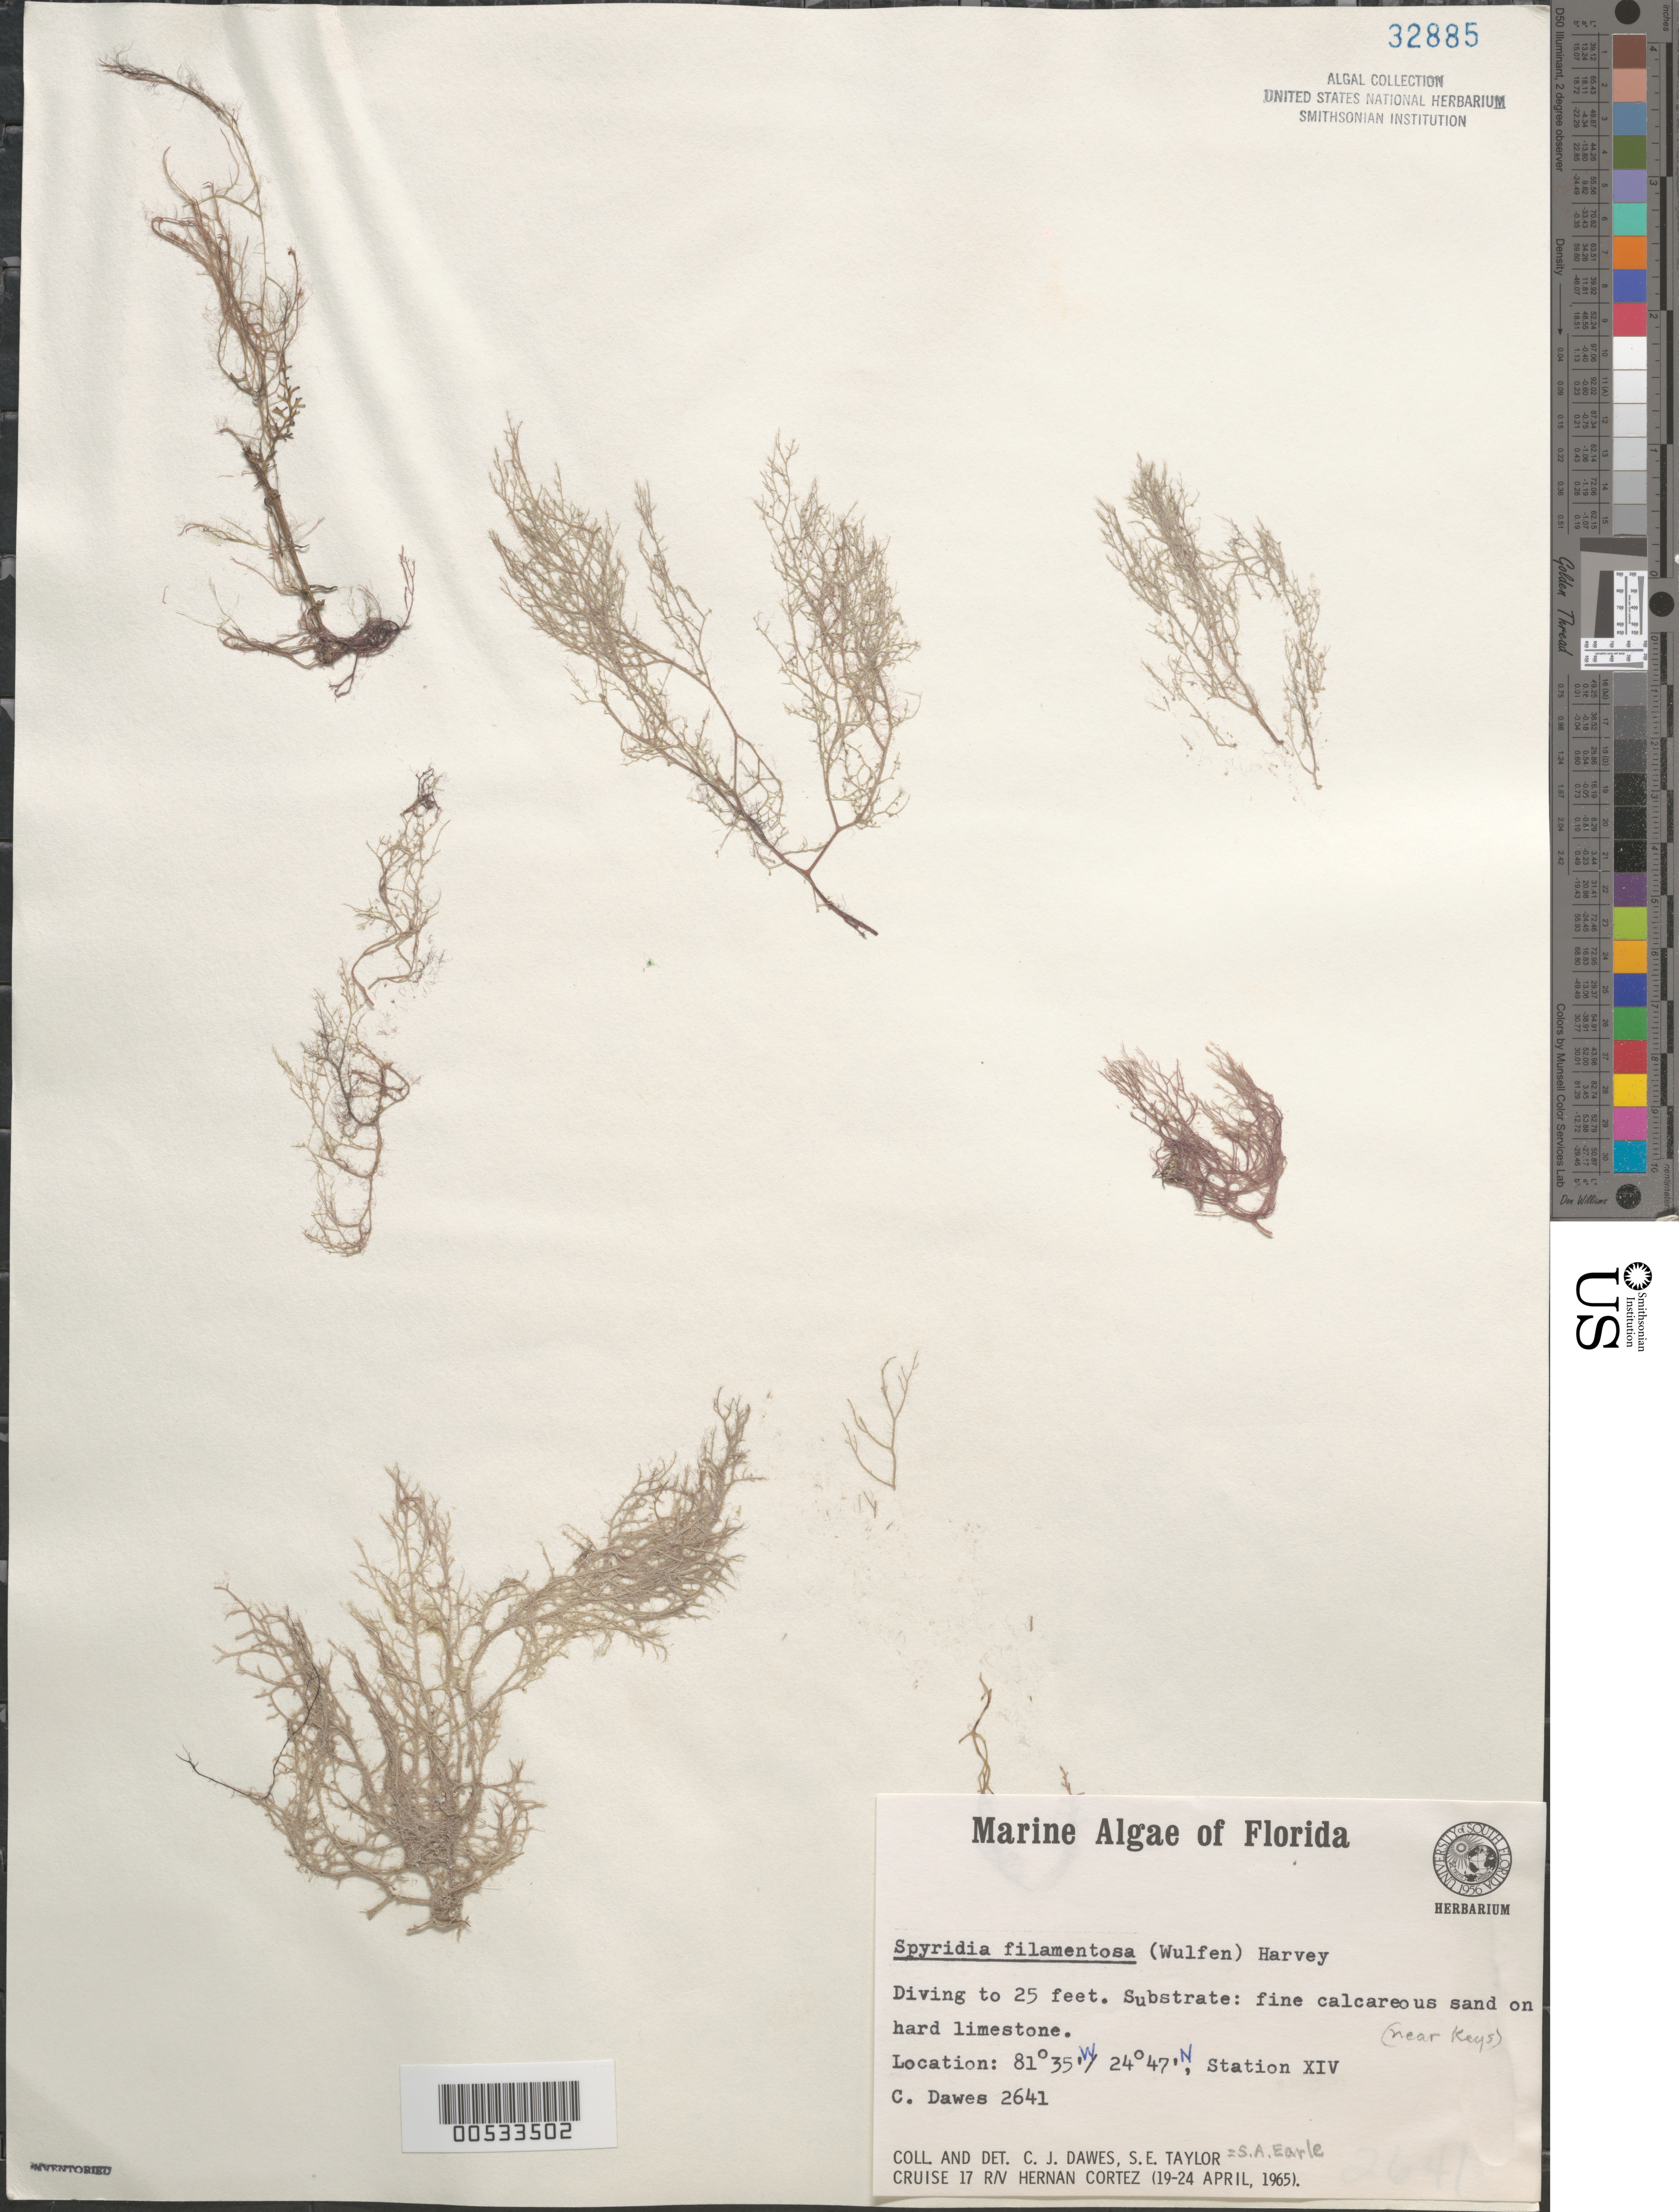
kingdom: Plantae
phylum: Rhodophyta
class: Florideophyceae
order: Ceramiales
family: Spyridiaceae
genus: Spyridia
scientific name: Spyridia filamentosa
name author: (Wulfen) Harv.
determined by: Dawes, C. J.; Earle, S. A.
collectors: C. Dawes & S. A. Earle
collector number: Cjd 2641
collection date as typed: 19 Apr 1965 to 24 Apr 1965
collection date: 1965-04-19/1965-04-24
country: United States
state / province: Florida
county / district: Miami-Dade County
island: Florida Keys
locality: Eastern Florida Keys area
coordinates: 24 47' N, 81 35' W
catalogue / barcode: US 32885